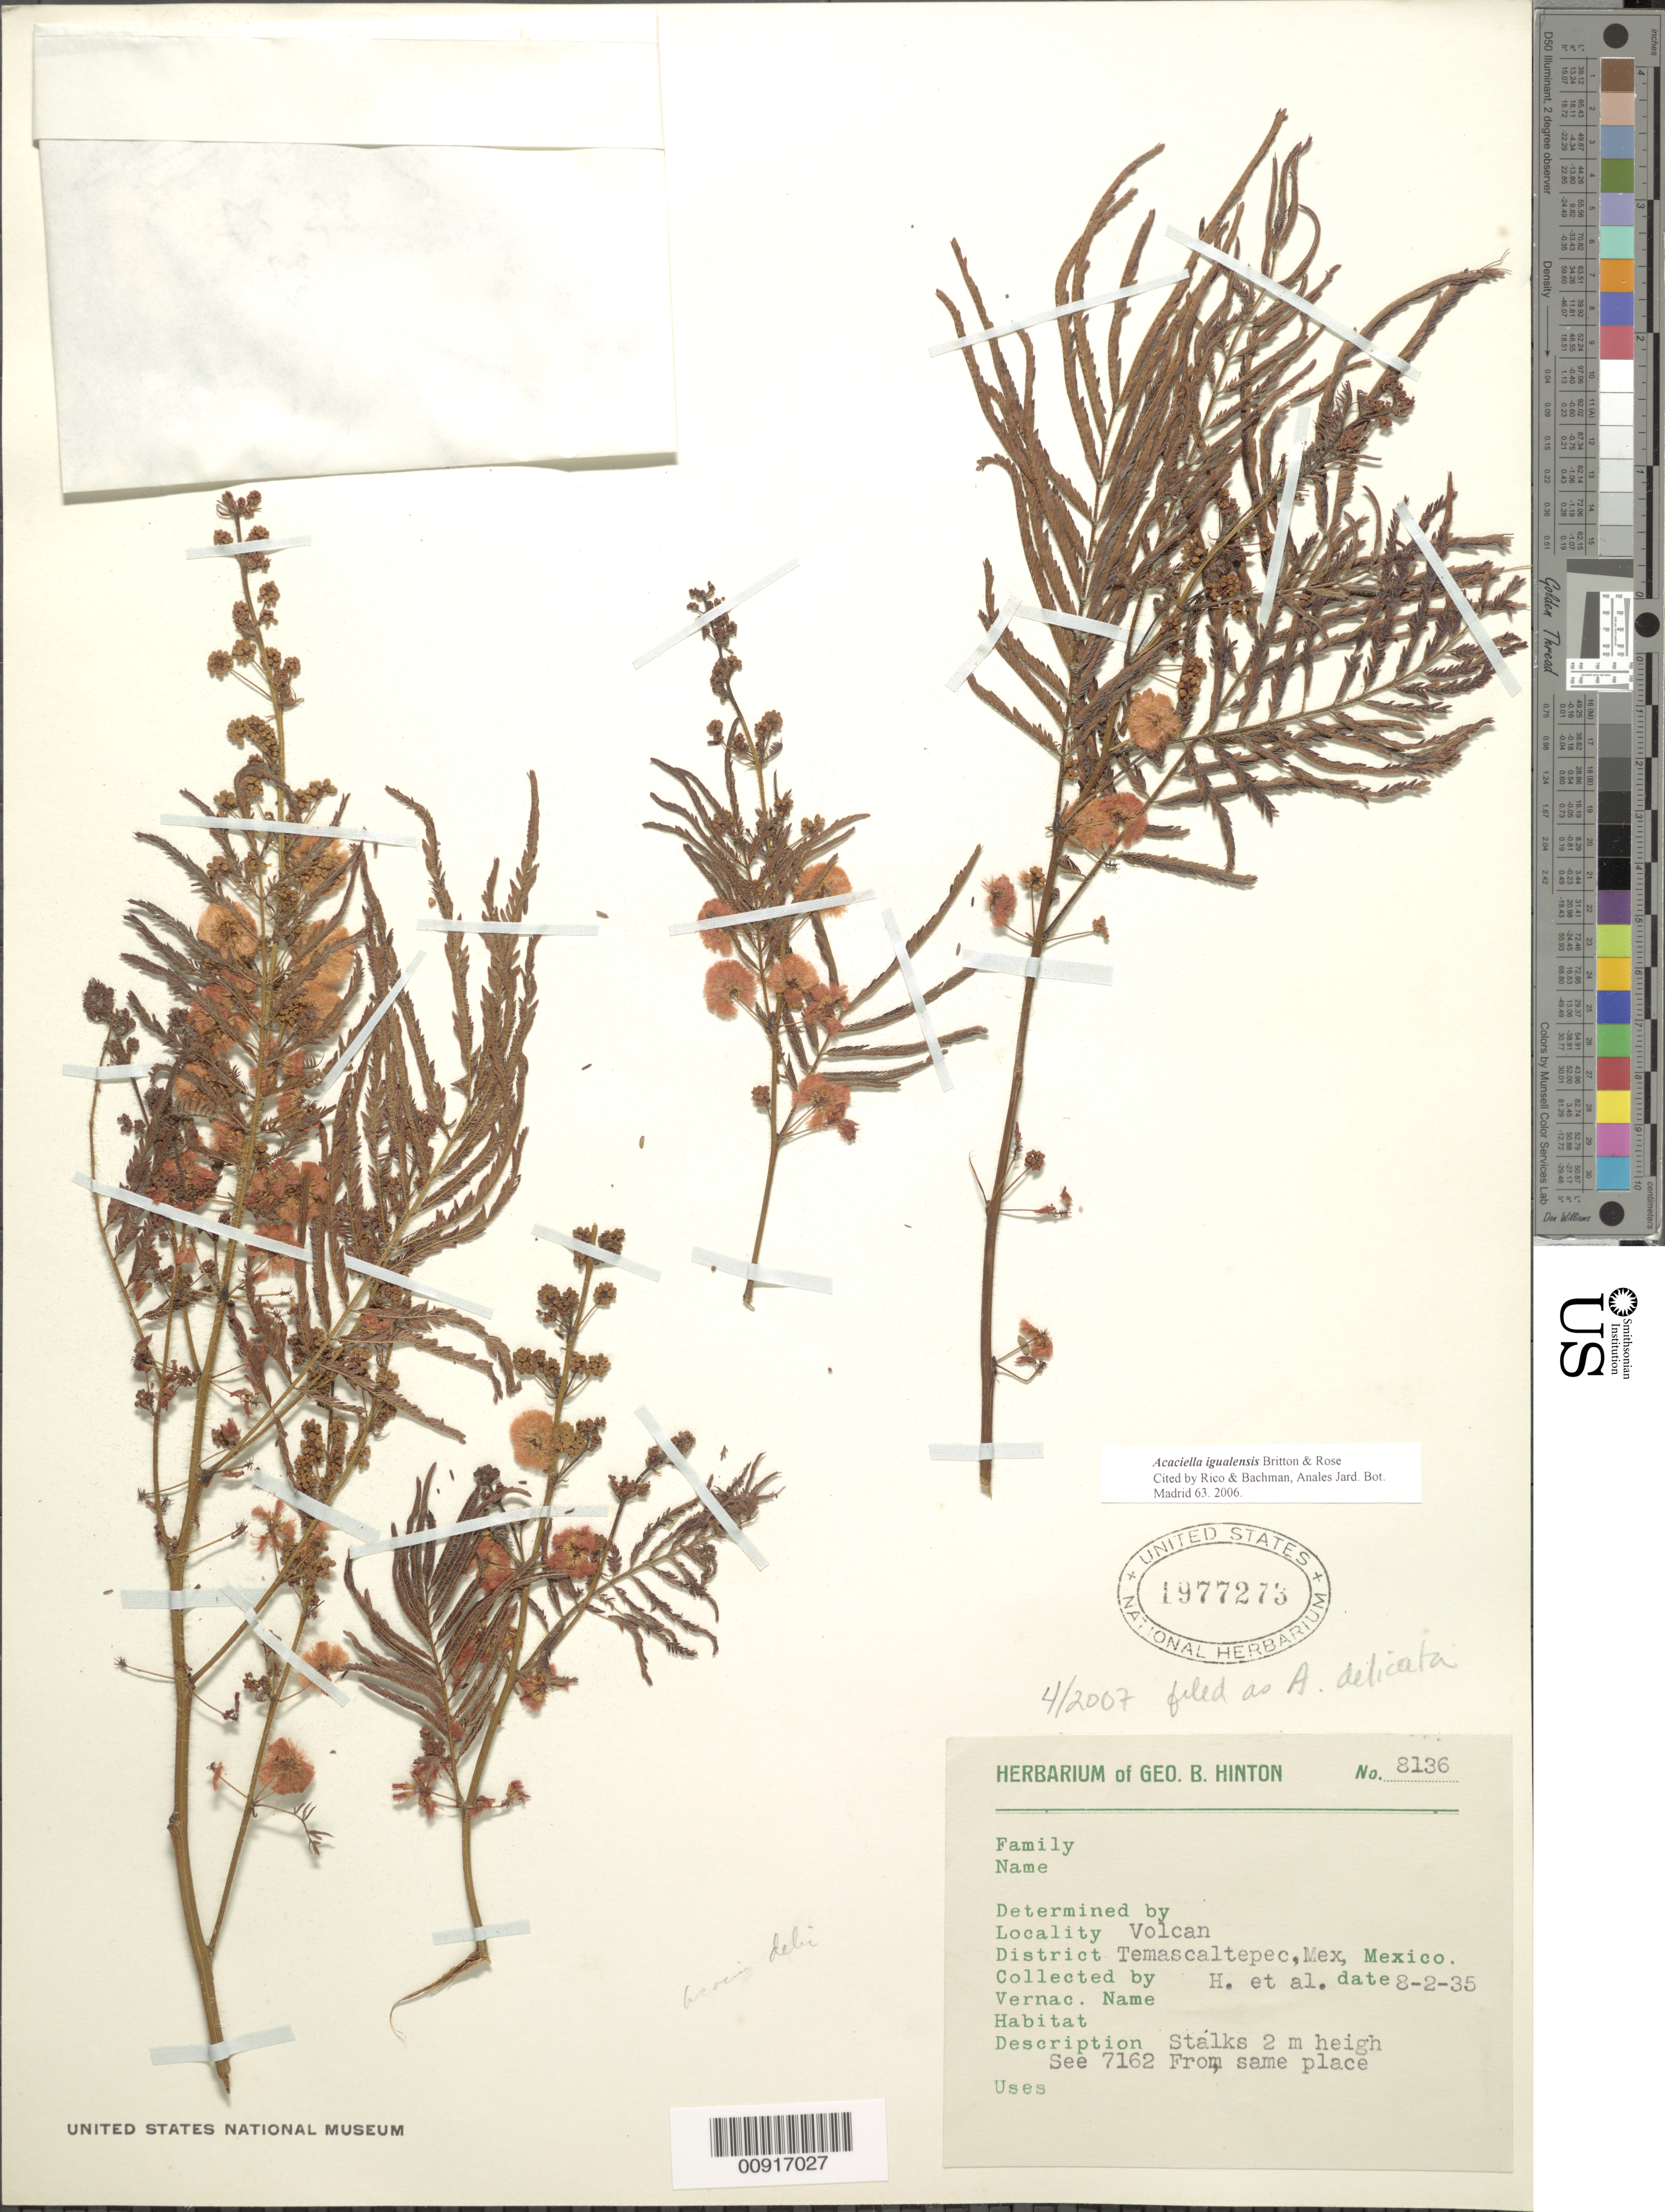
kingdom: Plantae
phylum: Tracheophyta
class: Magnoliopsida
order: Fabales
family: Fabaceae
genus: Acaciella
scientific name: Acaciella igualensis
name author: Britton & Rose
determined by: Rico, L.; Bachman, --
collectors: G. B. Hinton & et al.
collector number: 8136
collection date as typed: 02 Aug 1935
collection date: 1935-08-02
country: Mexico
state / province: México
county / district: Temascaltepec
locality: Volcan, District Temascaltepec, State of Mexico.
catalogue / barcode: US 1977273